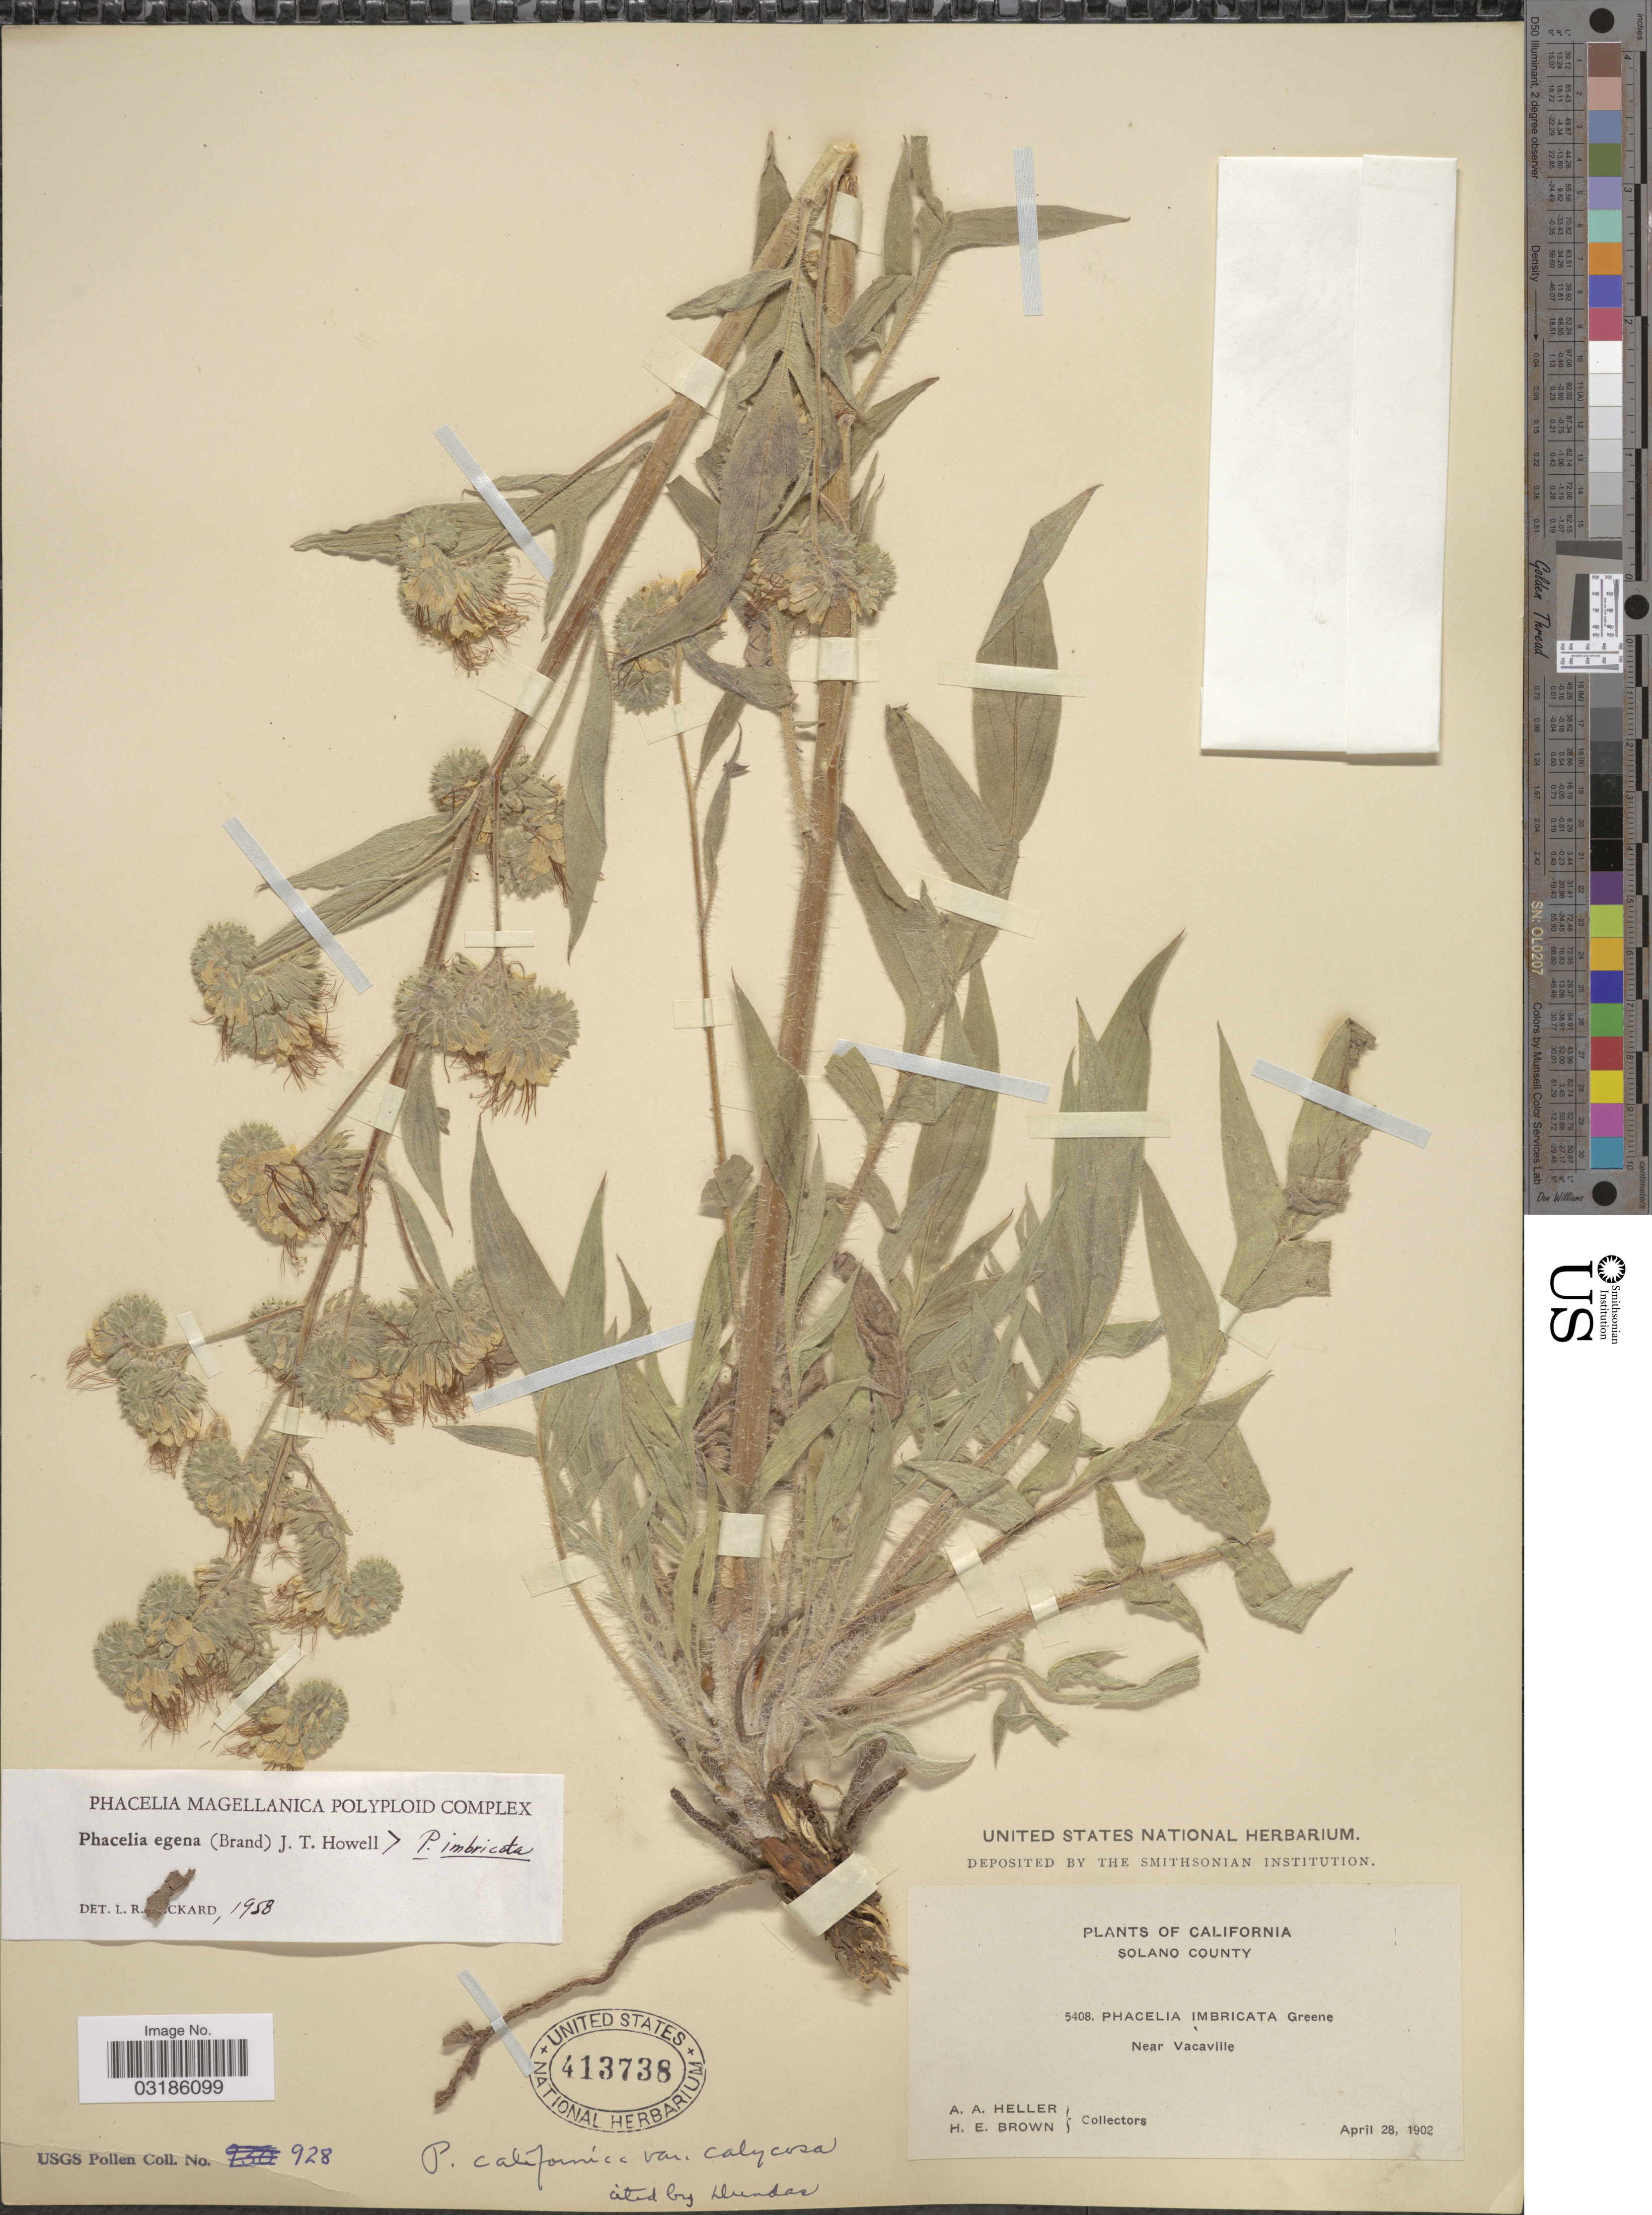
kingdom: Plantae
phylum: Tracheophyta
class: Magnoliopsida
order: Boraginales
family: Hydrophyllaceae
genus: Phacelia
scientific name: Phacelia egena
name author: (Brand) Howell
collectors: A. A. Heller & H. E. Brown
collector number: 5408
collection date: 1902-04-28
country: United States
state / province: California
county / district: Solano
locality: Solano County. Near Vacaville.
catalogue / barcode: US 413738